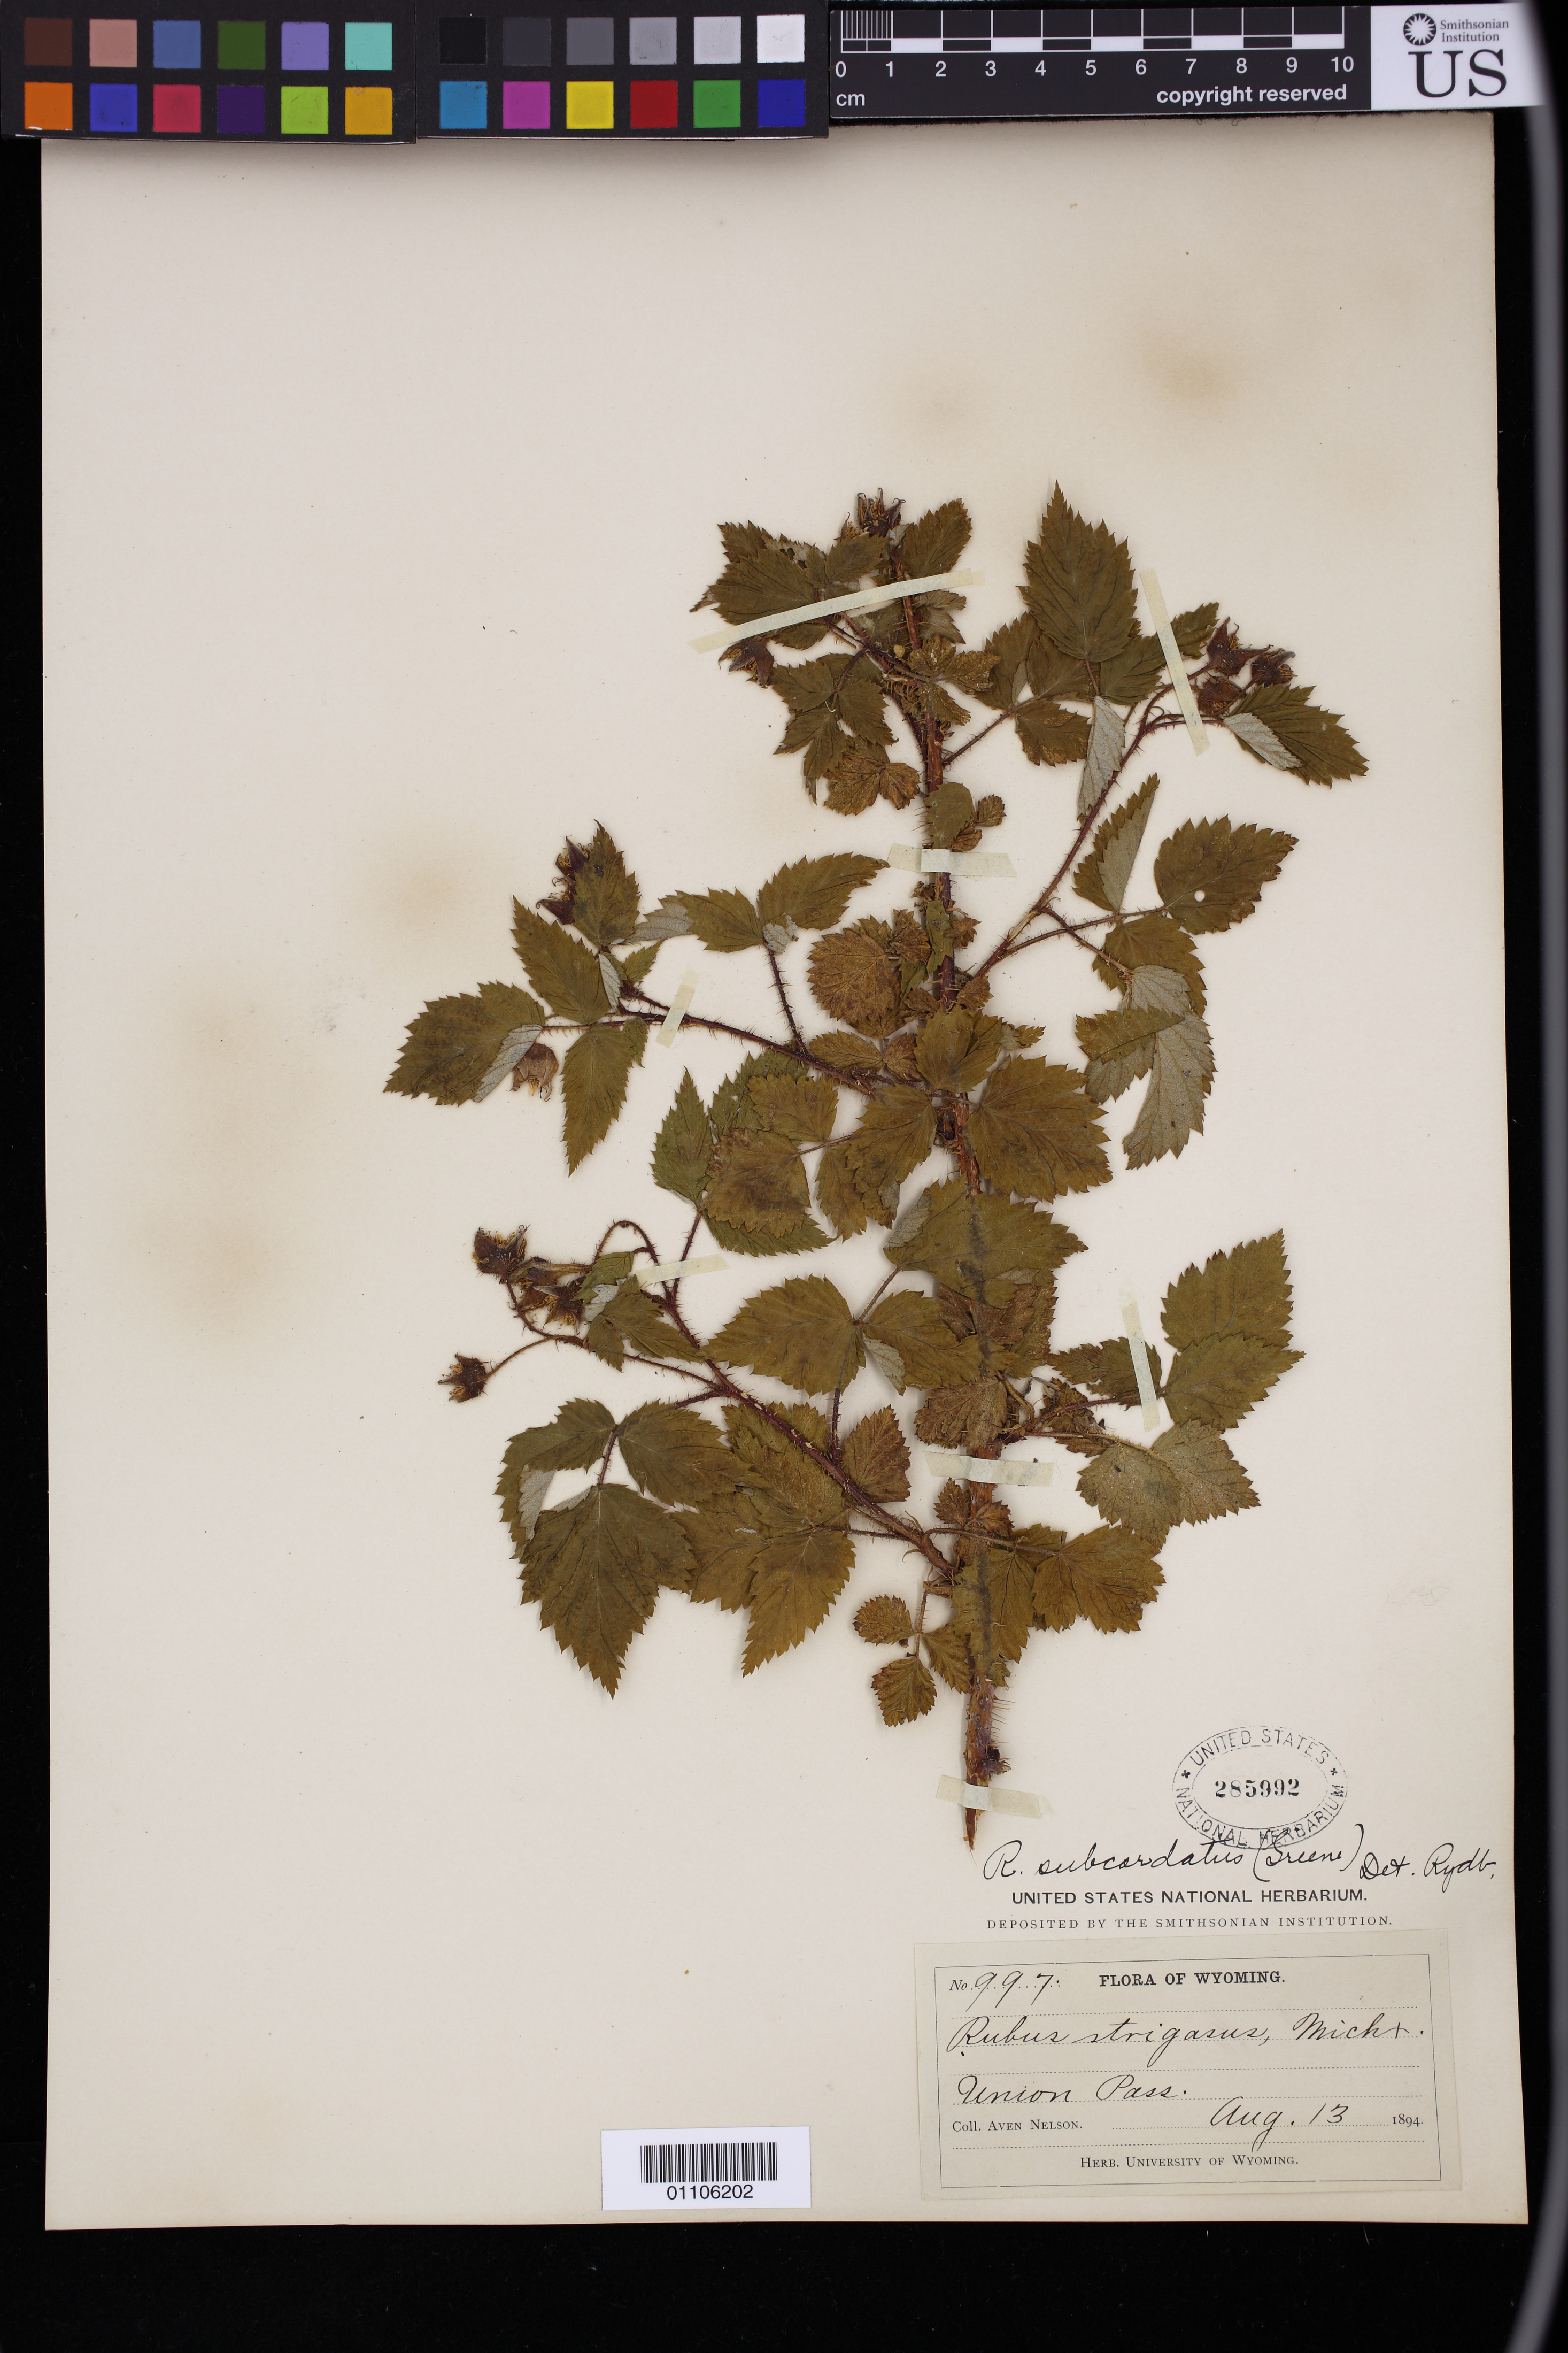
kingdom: Plantae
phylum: Tracheophyta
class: Magnoliopsida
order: Rosales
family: Rosaceae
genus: Batidaea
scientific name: Batidaea subcordata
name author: Greene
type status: Syntype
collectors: A. Nelson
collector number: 997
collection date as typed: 13 Aug 1894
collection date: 1894-08-13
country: United States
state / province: Wyoming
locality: Union Pass.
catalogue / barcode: US 285992